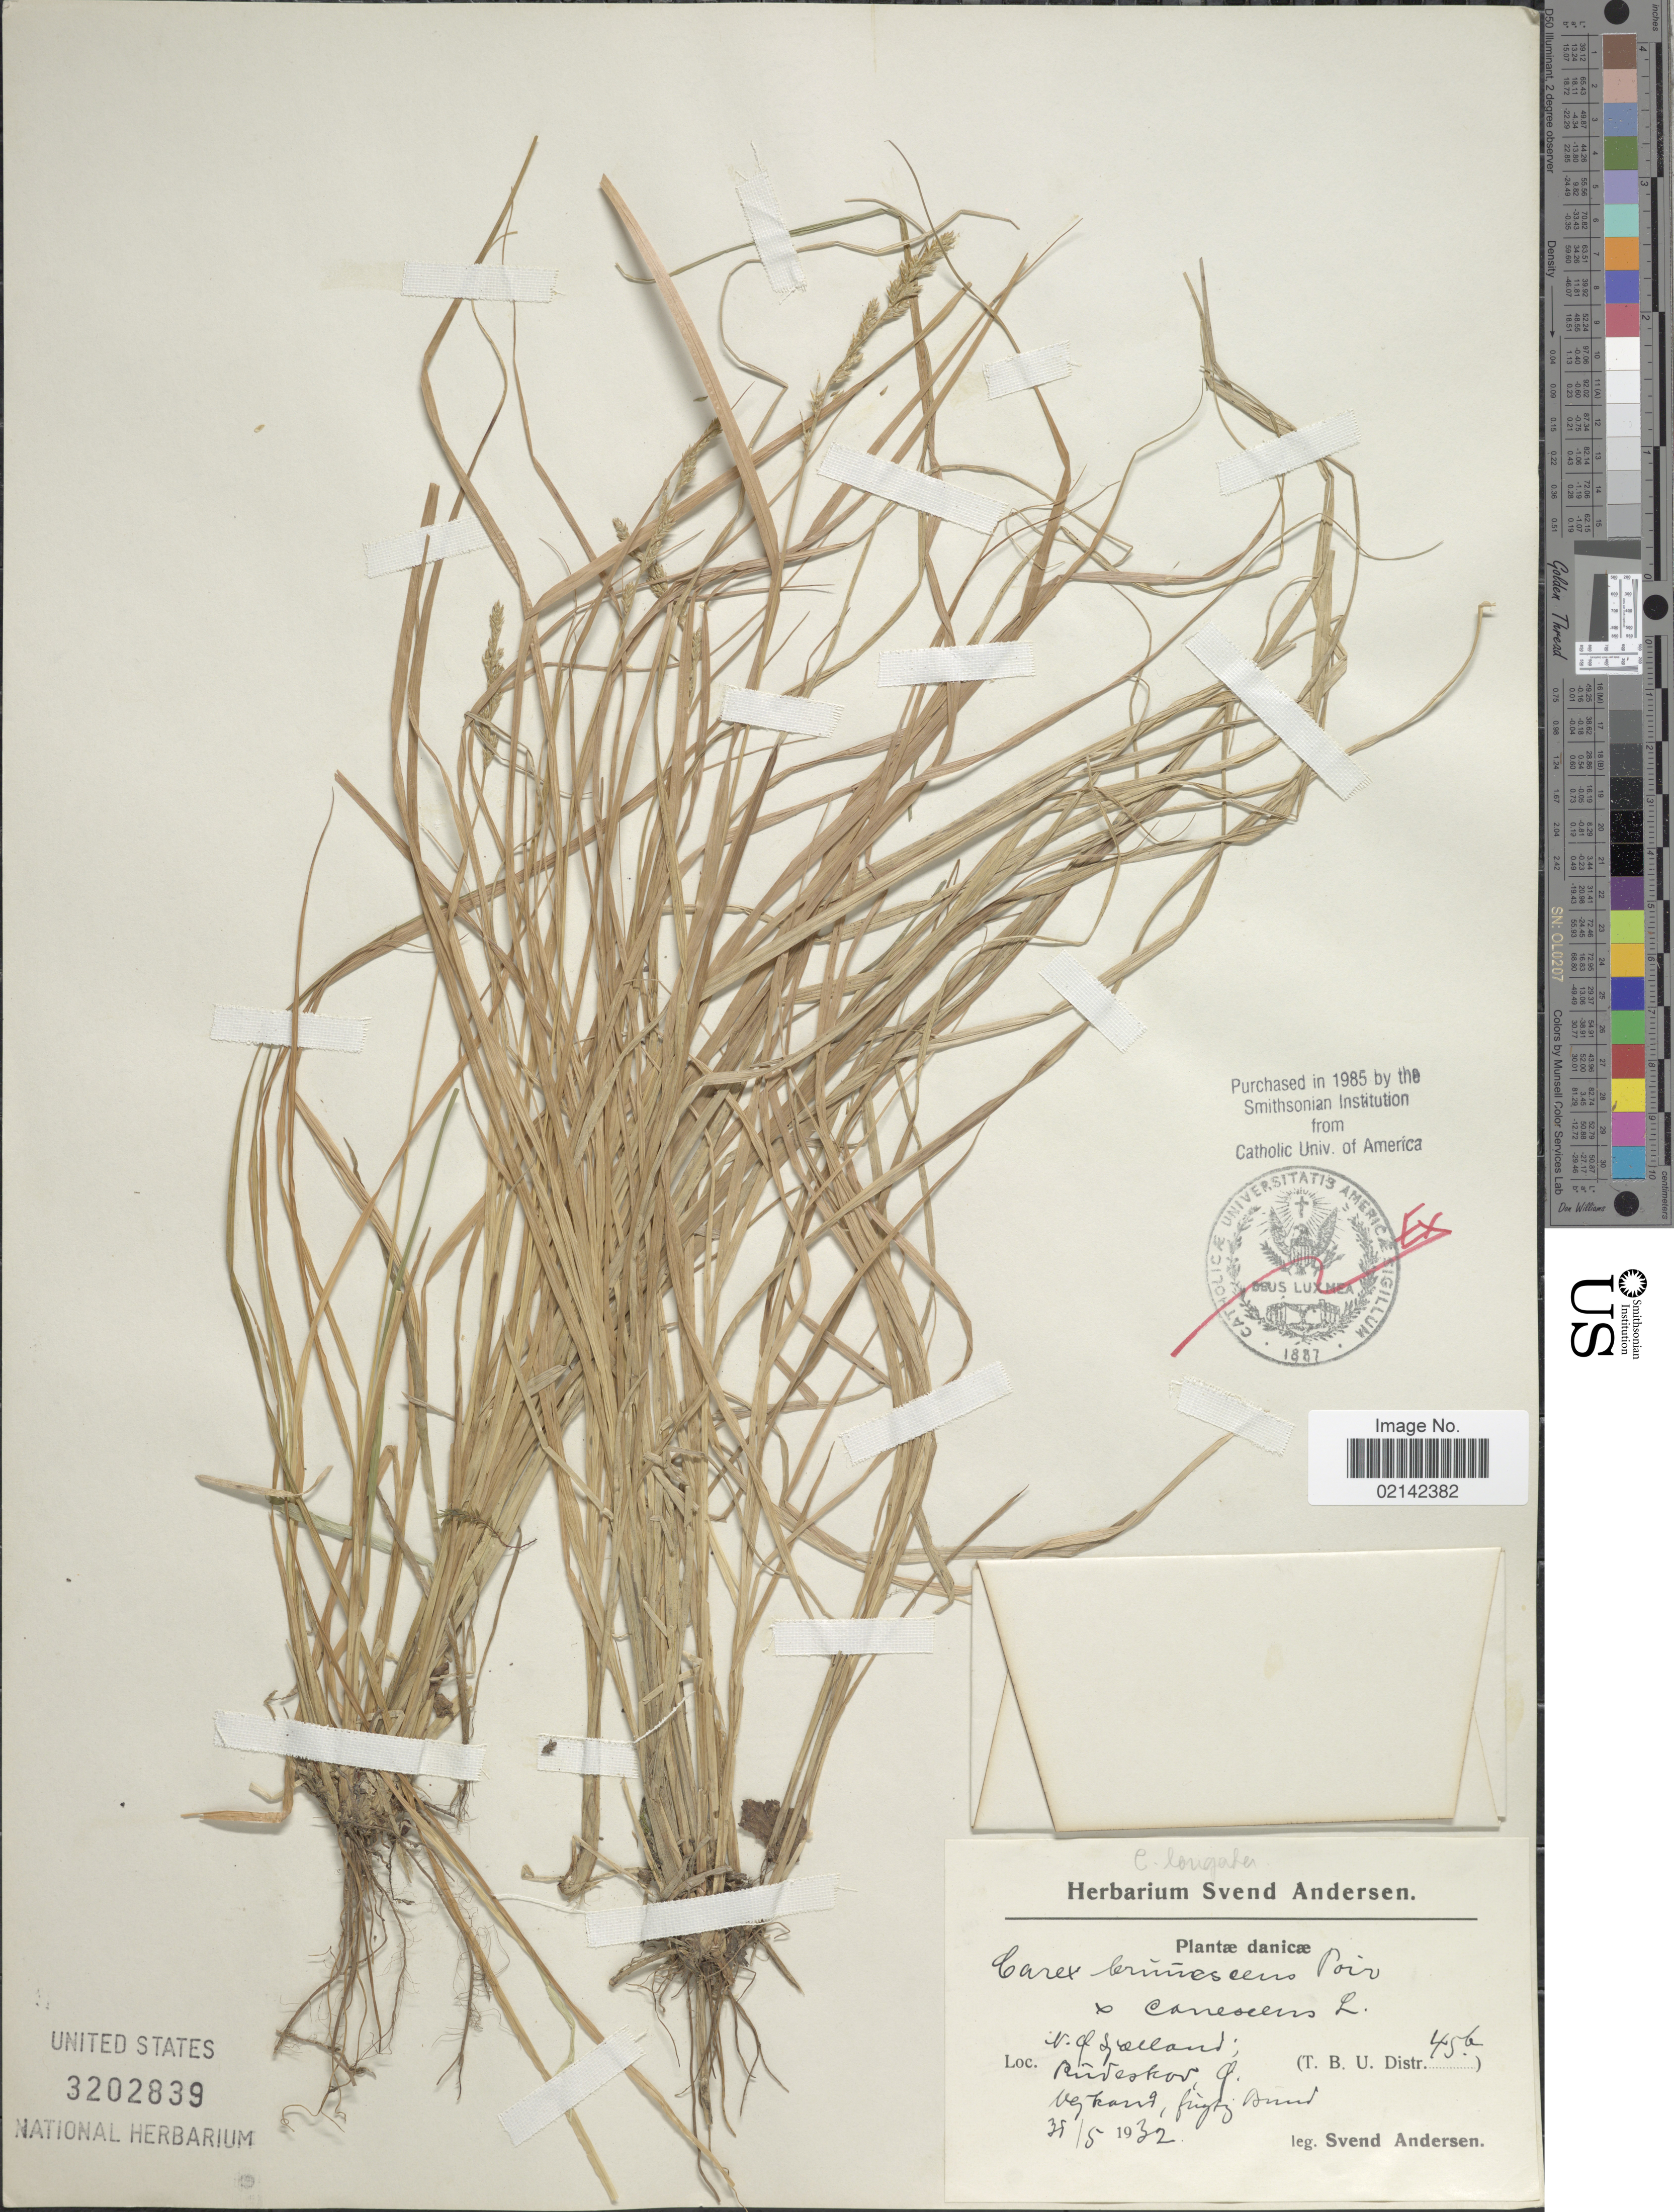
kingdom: Plantae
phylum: Tracheophyta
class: Liliopsida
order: Poales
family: Cyperaceae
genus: Carex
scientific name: Carex brunnescens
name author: (Pers.) Poir.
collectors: S. Andersen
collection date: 1932-05-31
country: Denmark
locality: Danicae. n. of Sjaelland Rüdeskov cf. vejkant, fugtig Bund. (T. B. U. Distr. 45b)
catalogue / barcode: US 3202839